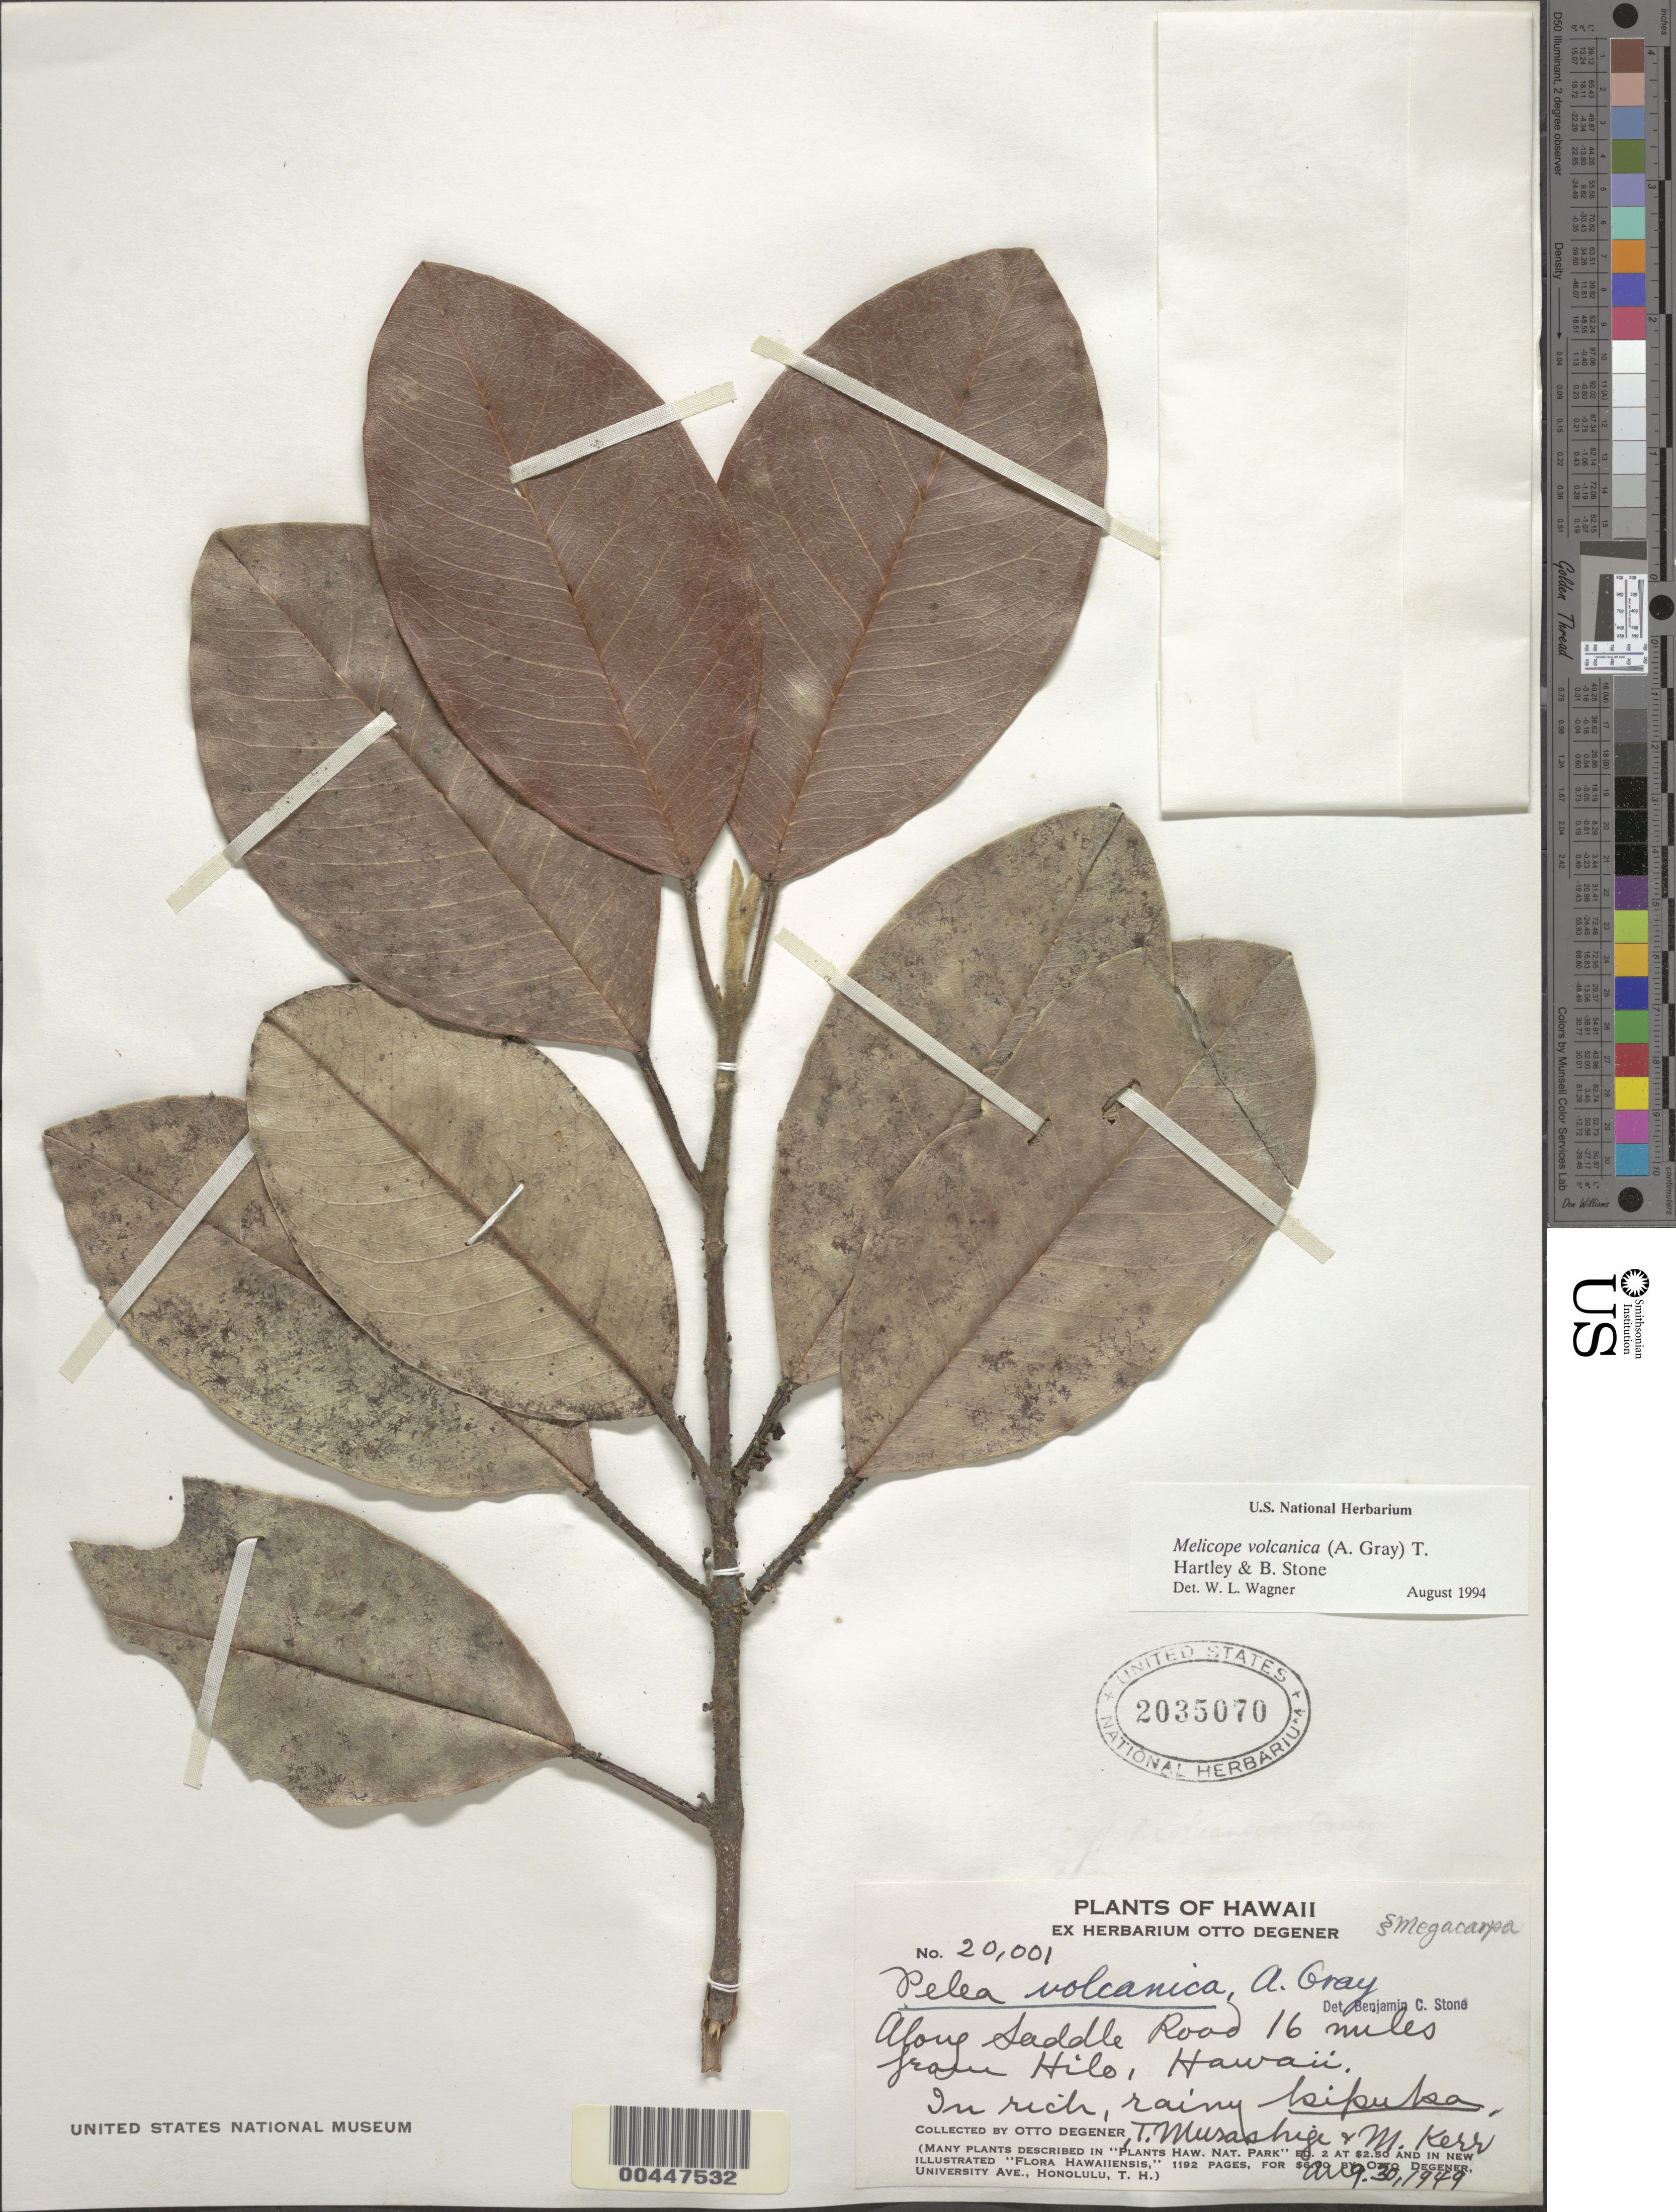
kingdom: Plantae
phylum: Tracheophyta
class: Magnoliopsida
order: Sapindales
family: Rutaceae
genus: Melicope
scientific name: Melicope volcanica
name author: (A. Gray) T.G. Hartley & B.C. Stone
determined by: Wagner, W. L., (BOT), Smithsonian Institution - National Museum of Natural History (UNITED STATES)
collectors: O. Degener, T. Murashige & M. Kerr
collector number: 20001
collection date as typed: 30 Aug 1949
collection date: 1949-08-30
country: United States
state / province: Hawaii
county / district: Hawaii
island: Hawaii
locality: Along Saddle Road 16 miles from Hilo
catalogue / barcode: US 2035070